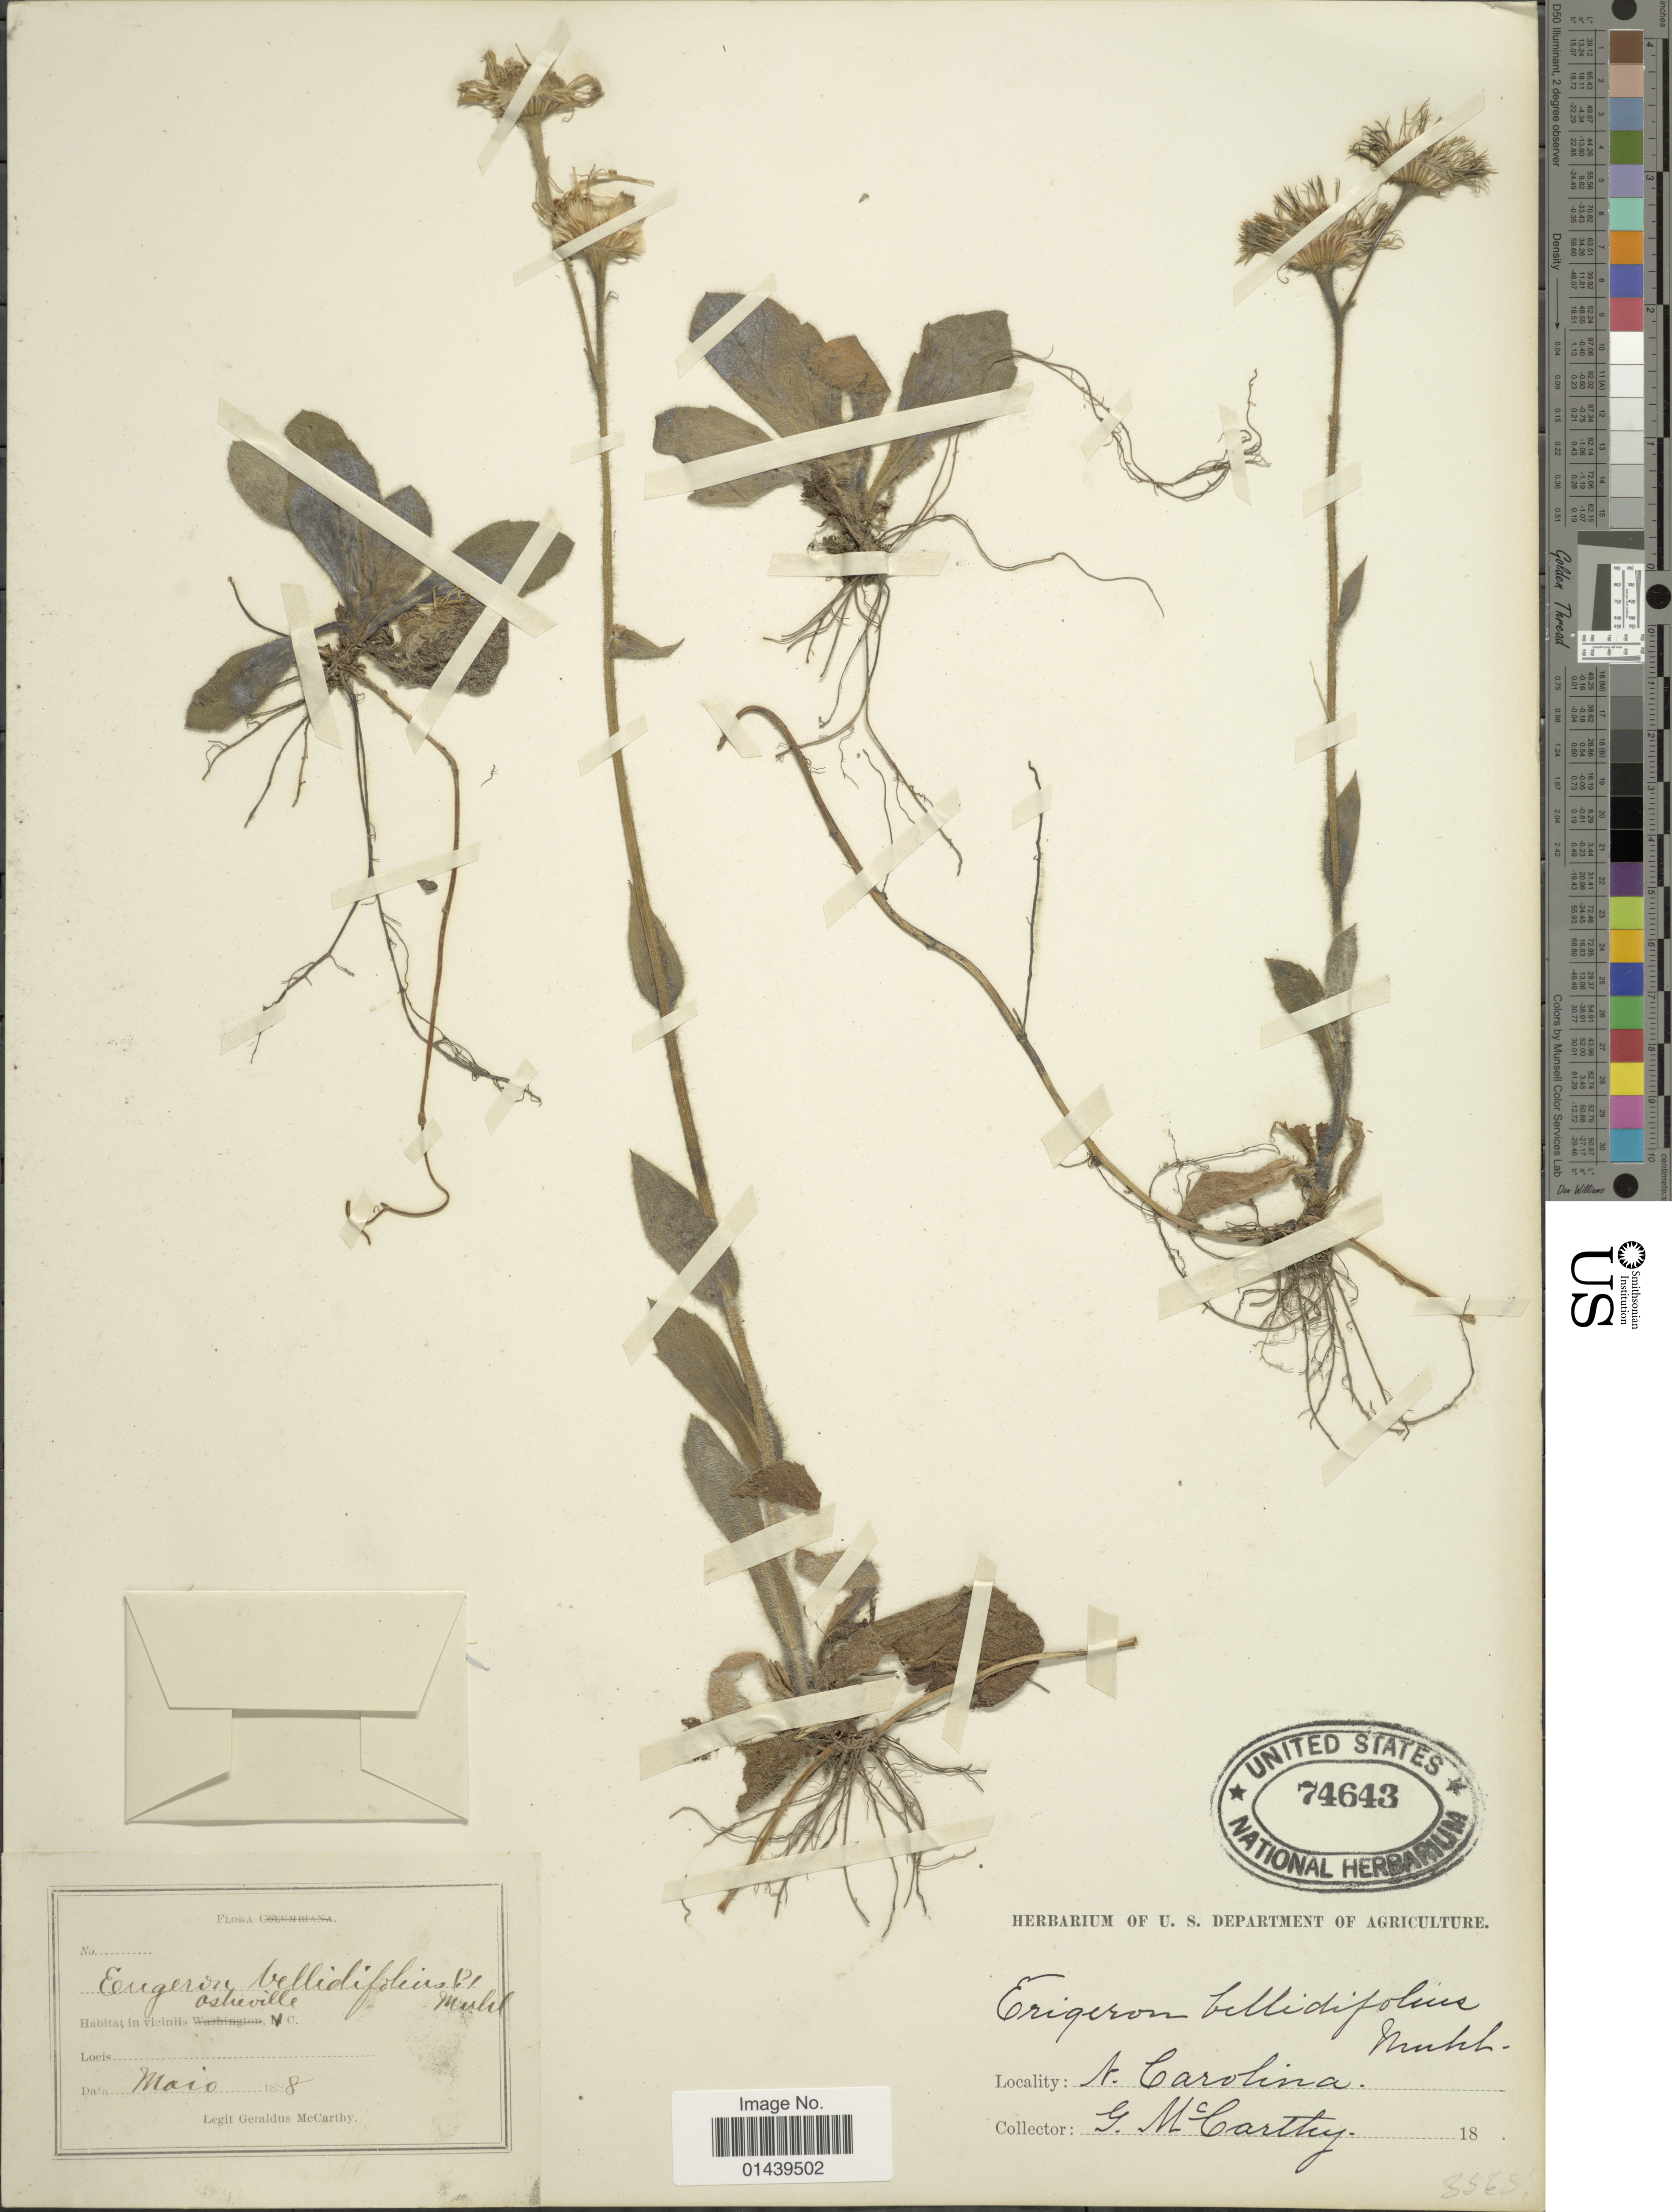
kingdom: Plantae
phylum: Tracheophyta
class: Magnoliopsida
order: Asterales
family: Asteraceae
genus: Erigeron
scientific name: Erigeron pulchellus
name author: Michx.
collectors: M. McCarthy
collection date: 1888-05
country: United States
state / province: North Carolina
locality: Viciniis Asheville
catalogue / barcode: US 74643